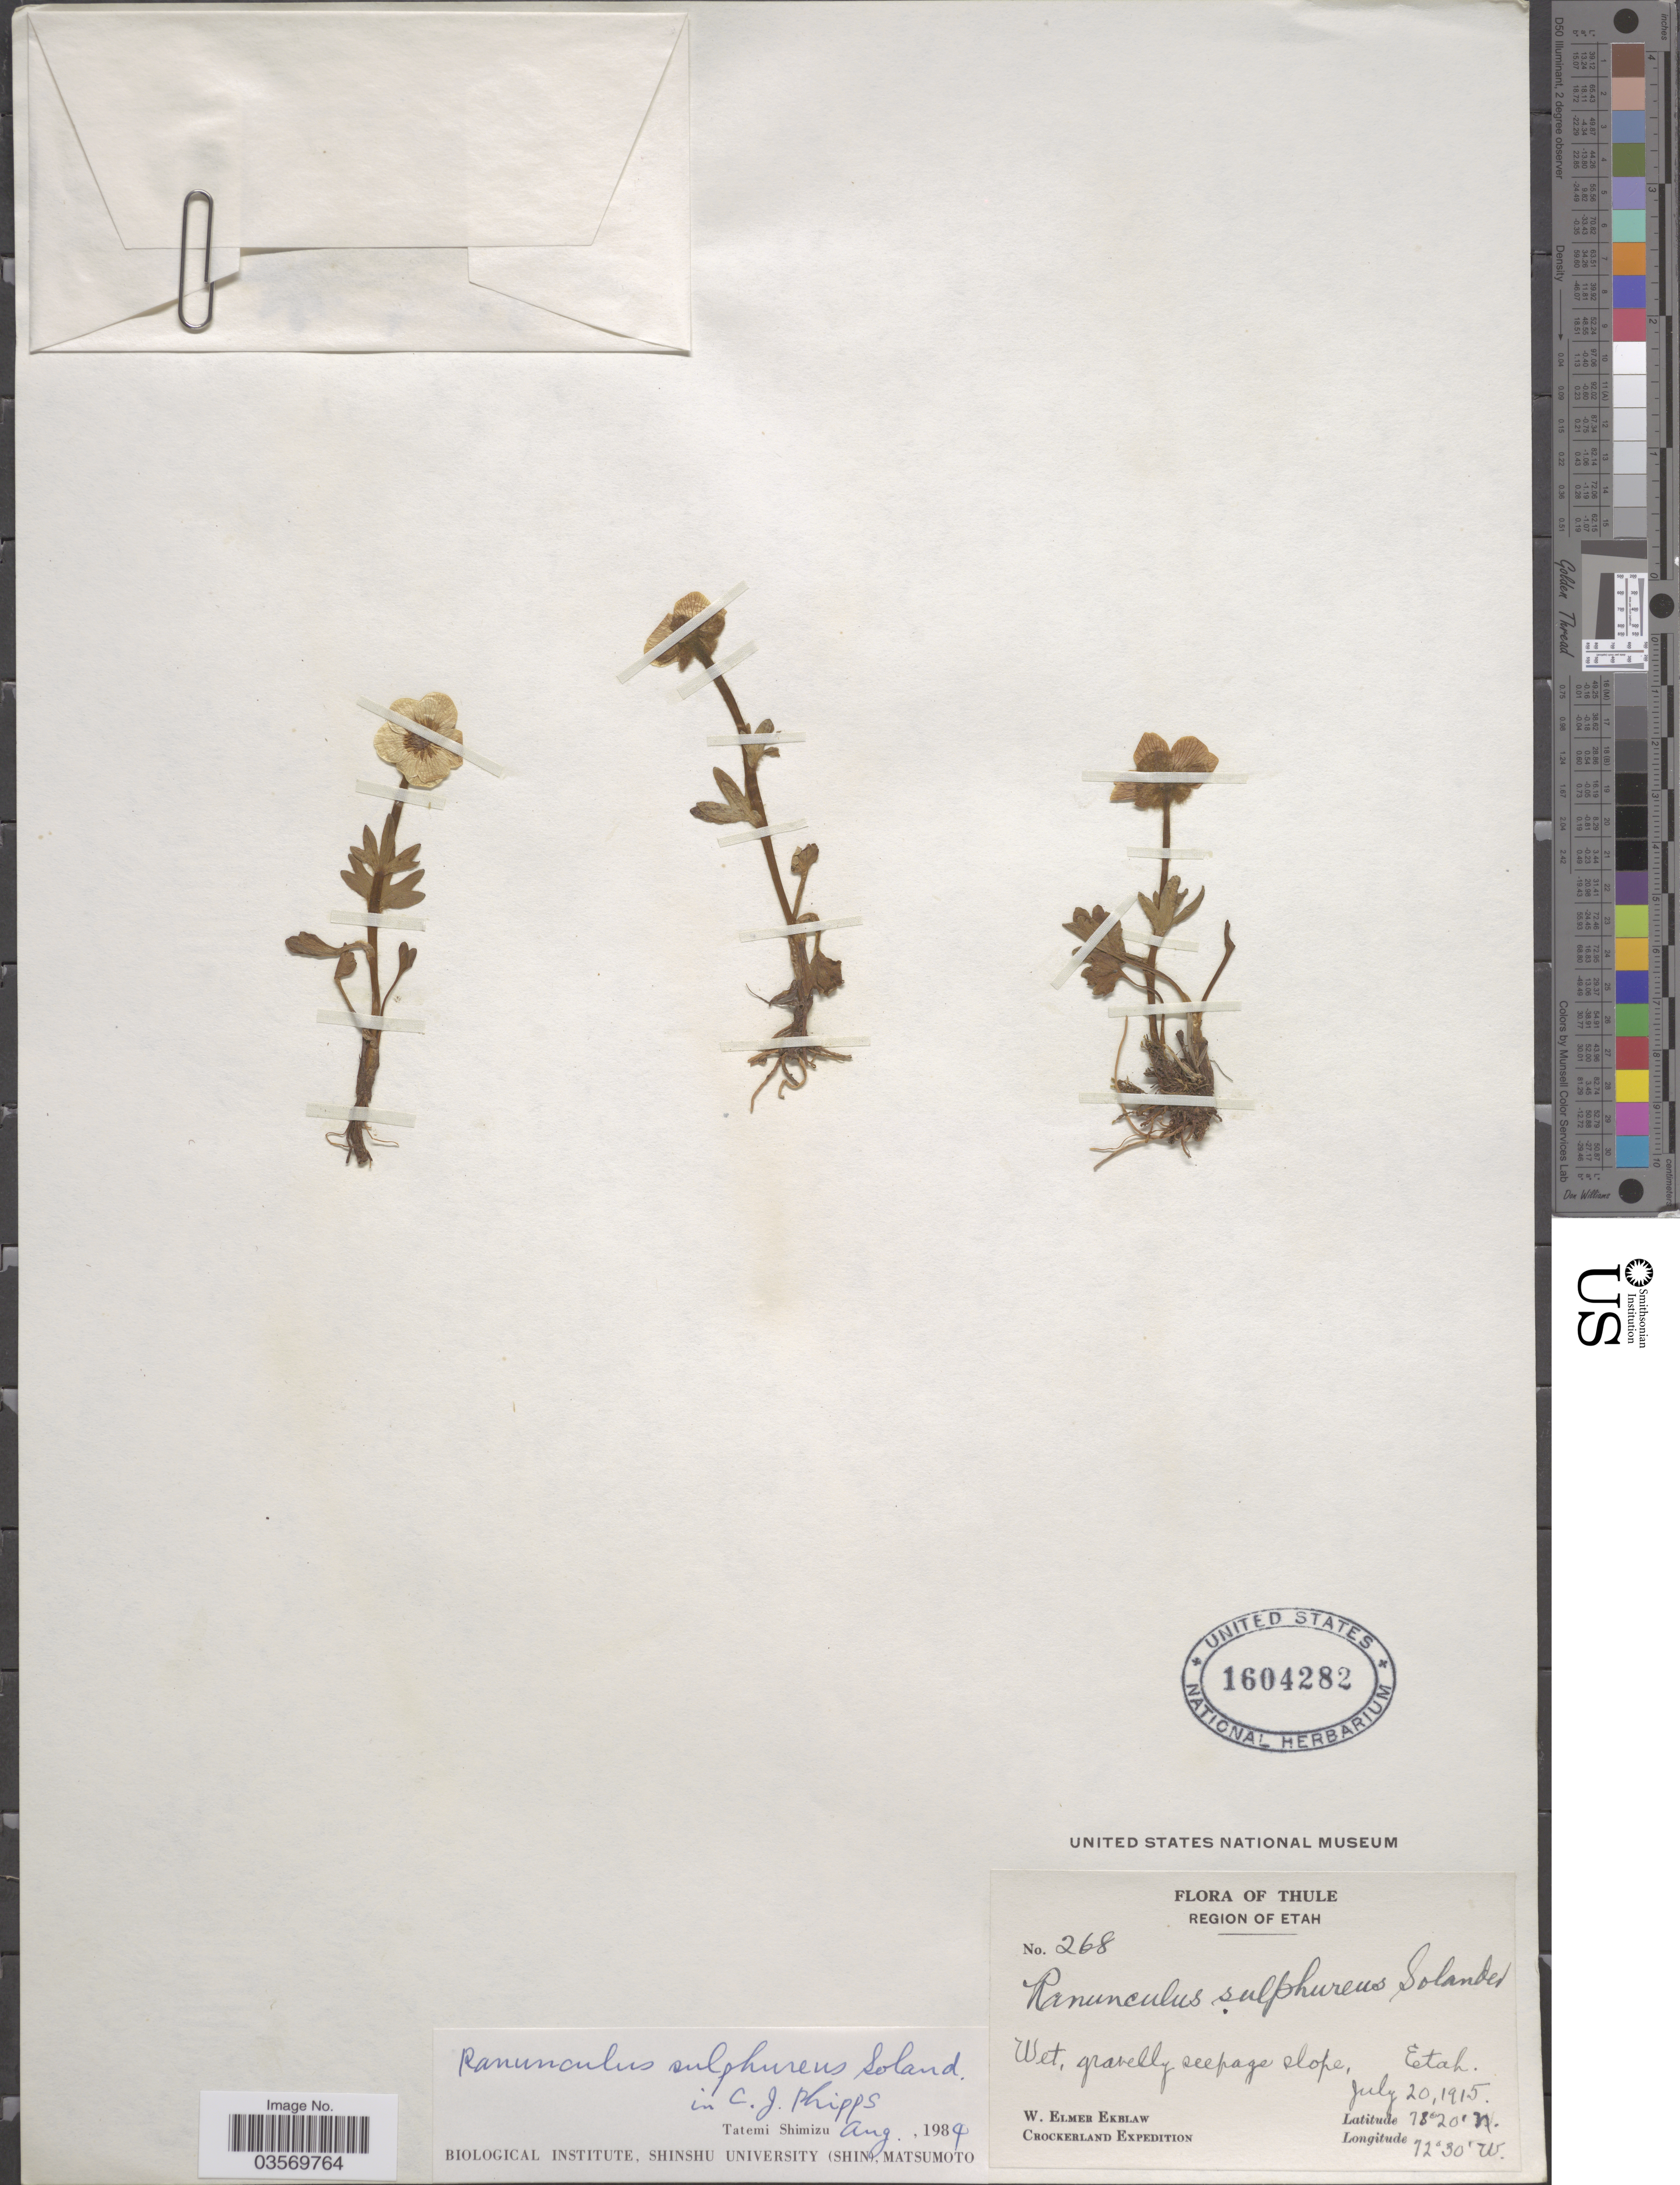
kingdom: Plantae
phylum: Tracheophyta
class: Magnoliopsida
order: Ranunculales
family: Ranunculaceae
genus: Ranunculus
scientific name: Ranunculus sulphureus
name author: Sol.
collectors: W. Ekblaw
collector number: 268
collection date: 1915-07-20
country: Greenland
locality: Thule. Region of Etah. Etah.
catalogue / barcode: US 1604282